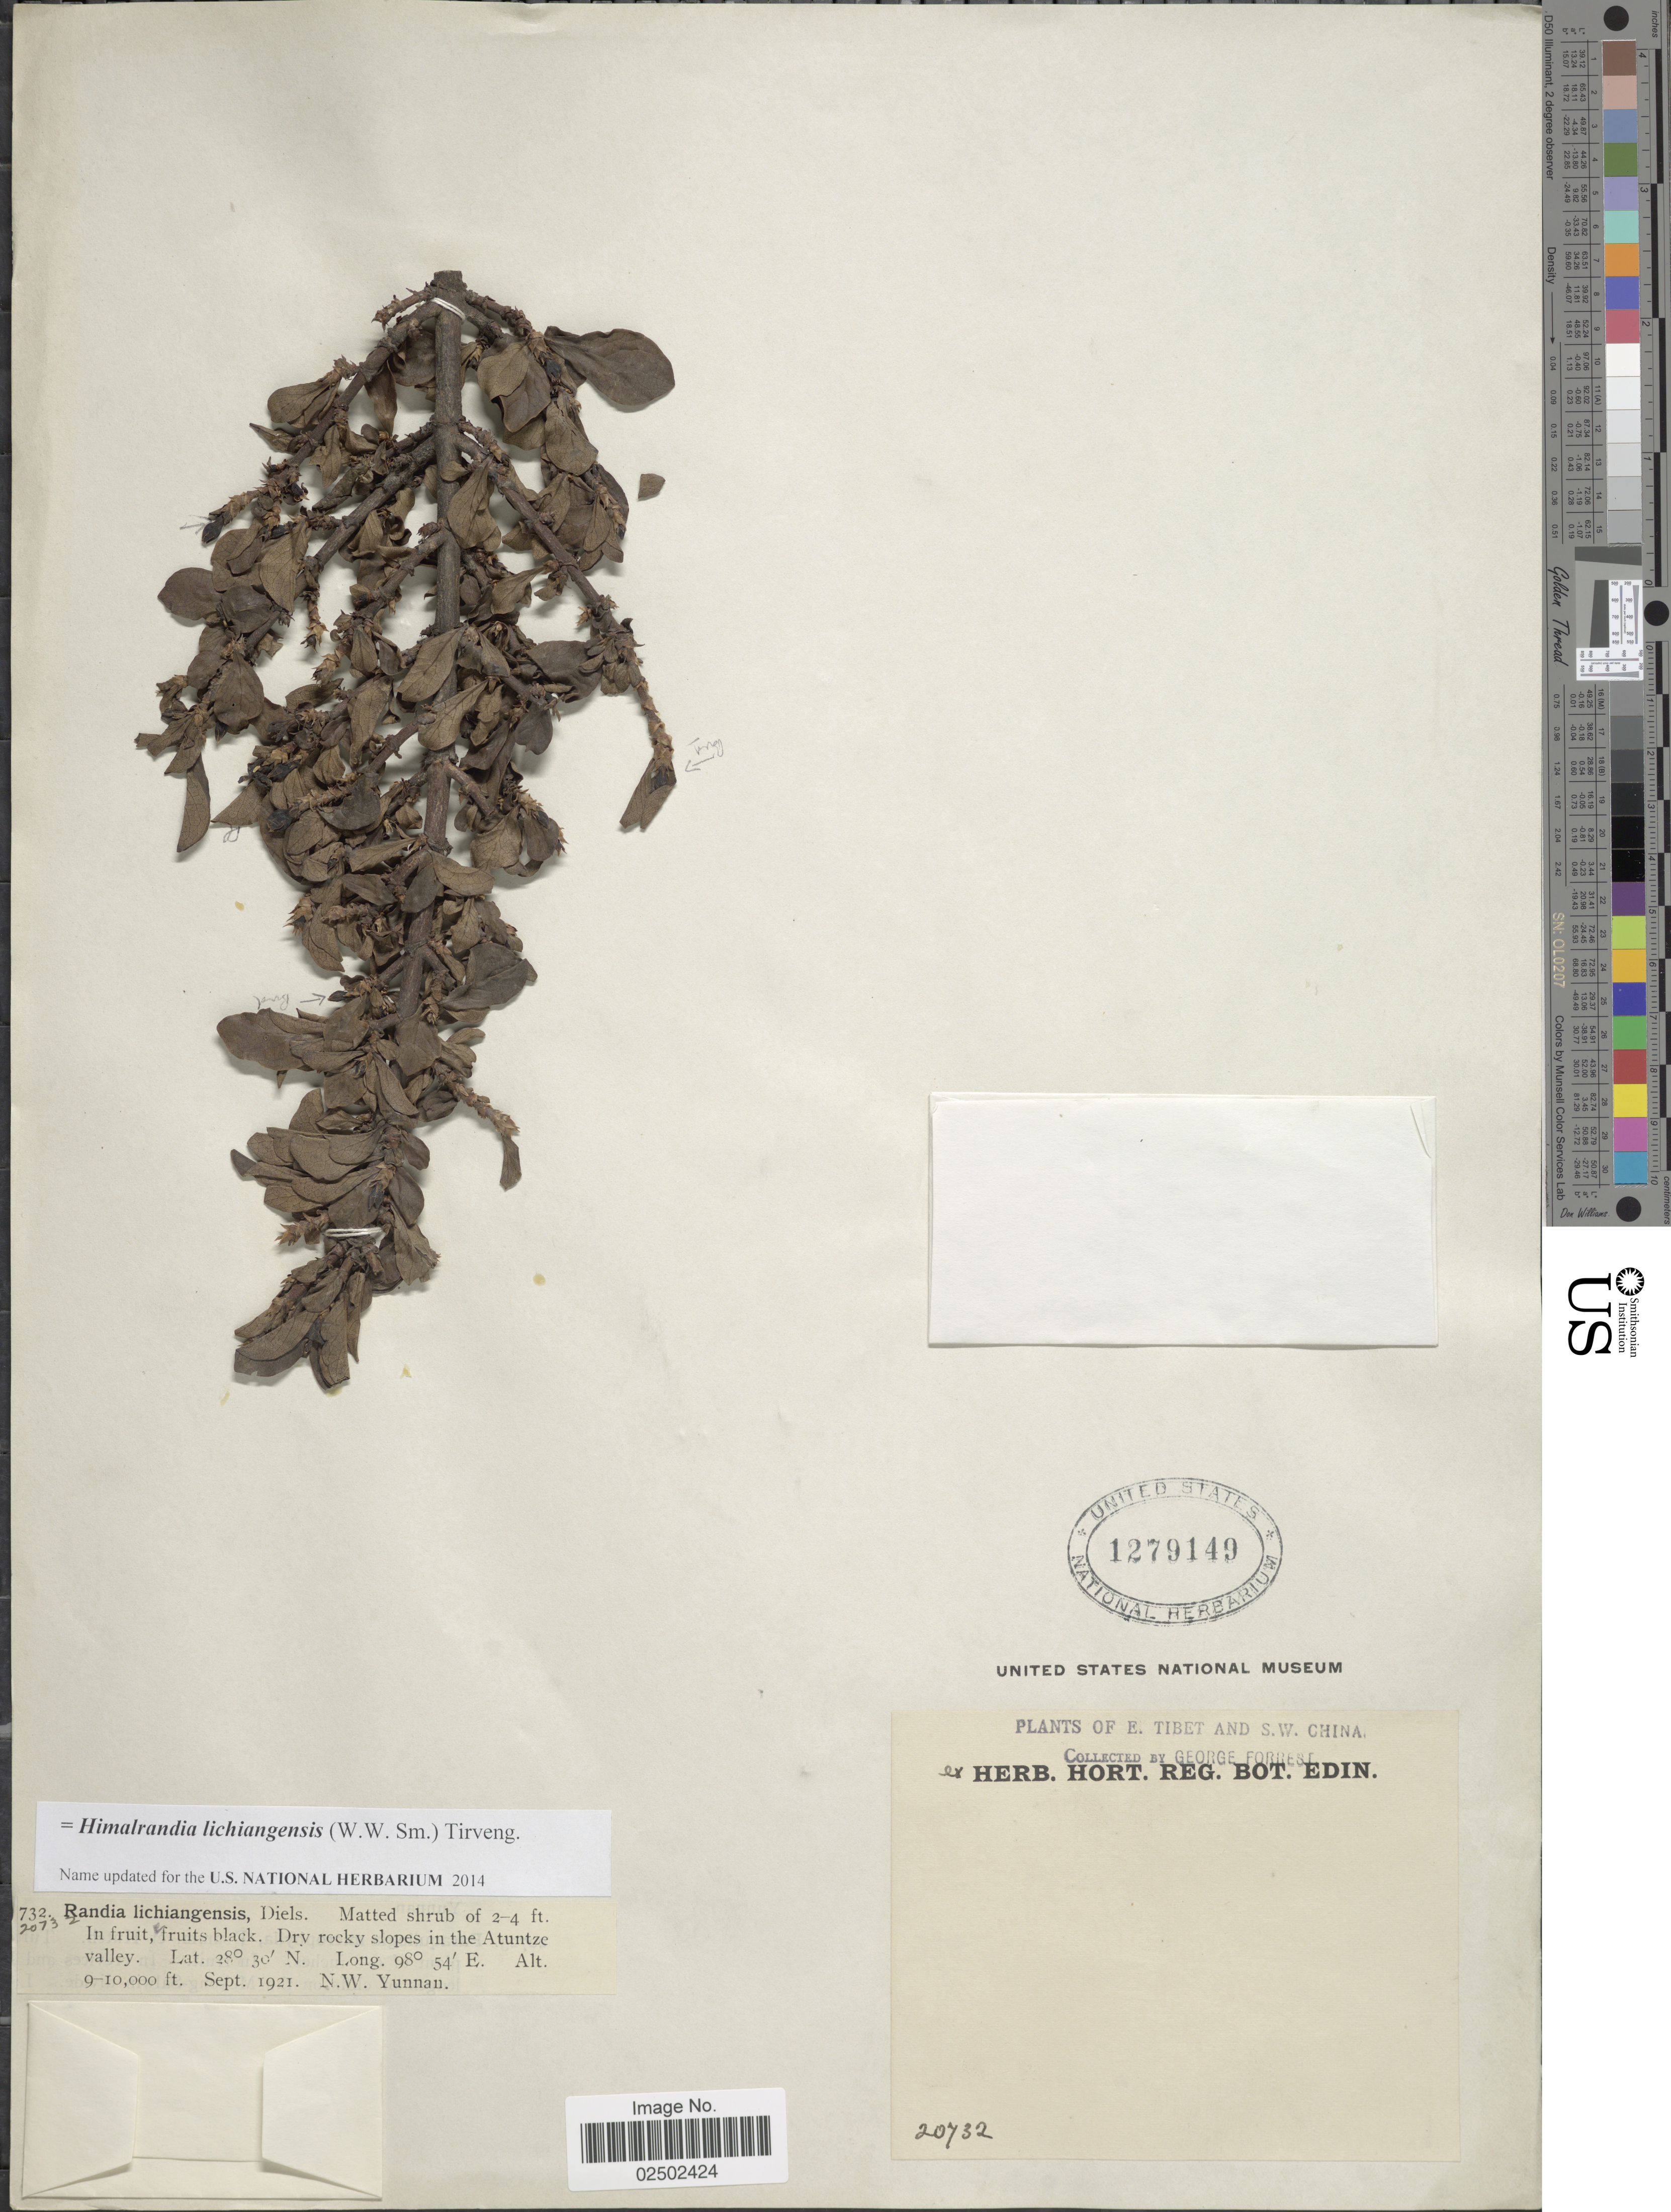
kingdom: Plantae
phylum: Tracheophyta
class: Magnoliopsida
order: Gentianales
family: Rubiaceae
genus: Himalrandia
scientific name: Himalrandia lichiangensis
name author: (W.W. Sm.) Tirveng.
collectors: G. Forrest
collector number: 732/20732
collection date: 1921-09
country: China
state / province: Yunnan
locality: N. W. Yunnan. E. Tibet and S. W. China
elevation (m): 2743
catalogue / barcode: US 1279149